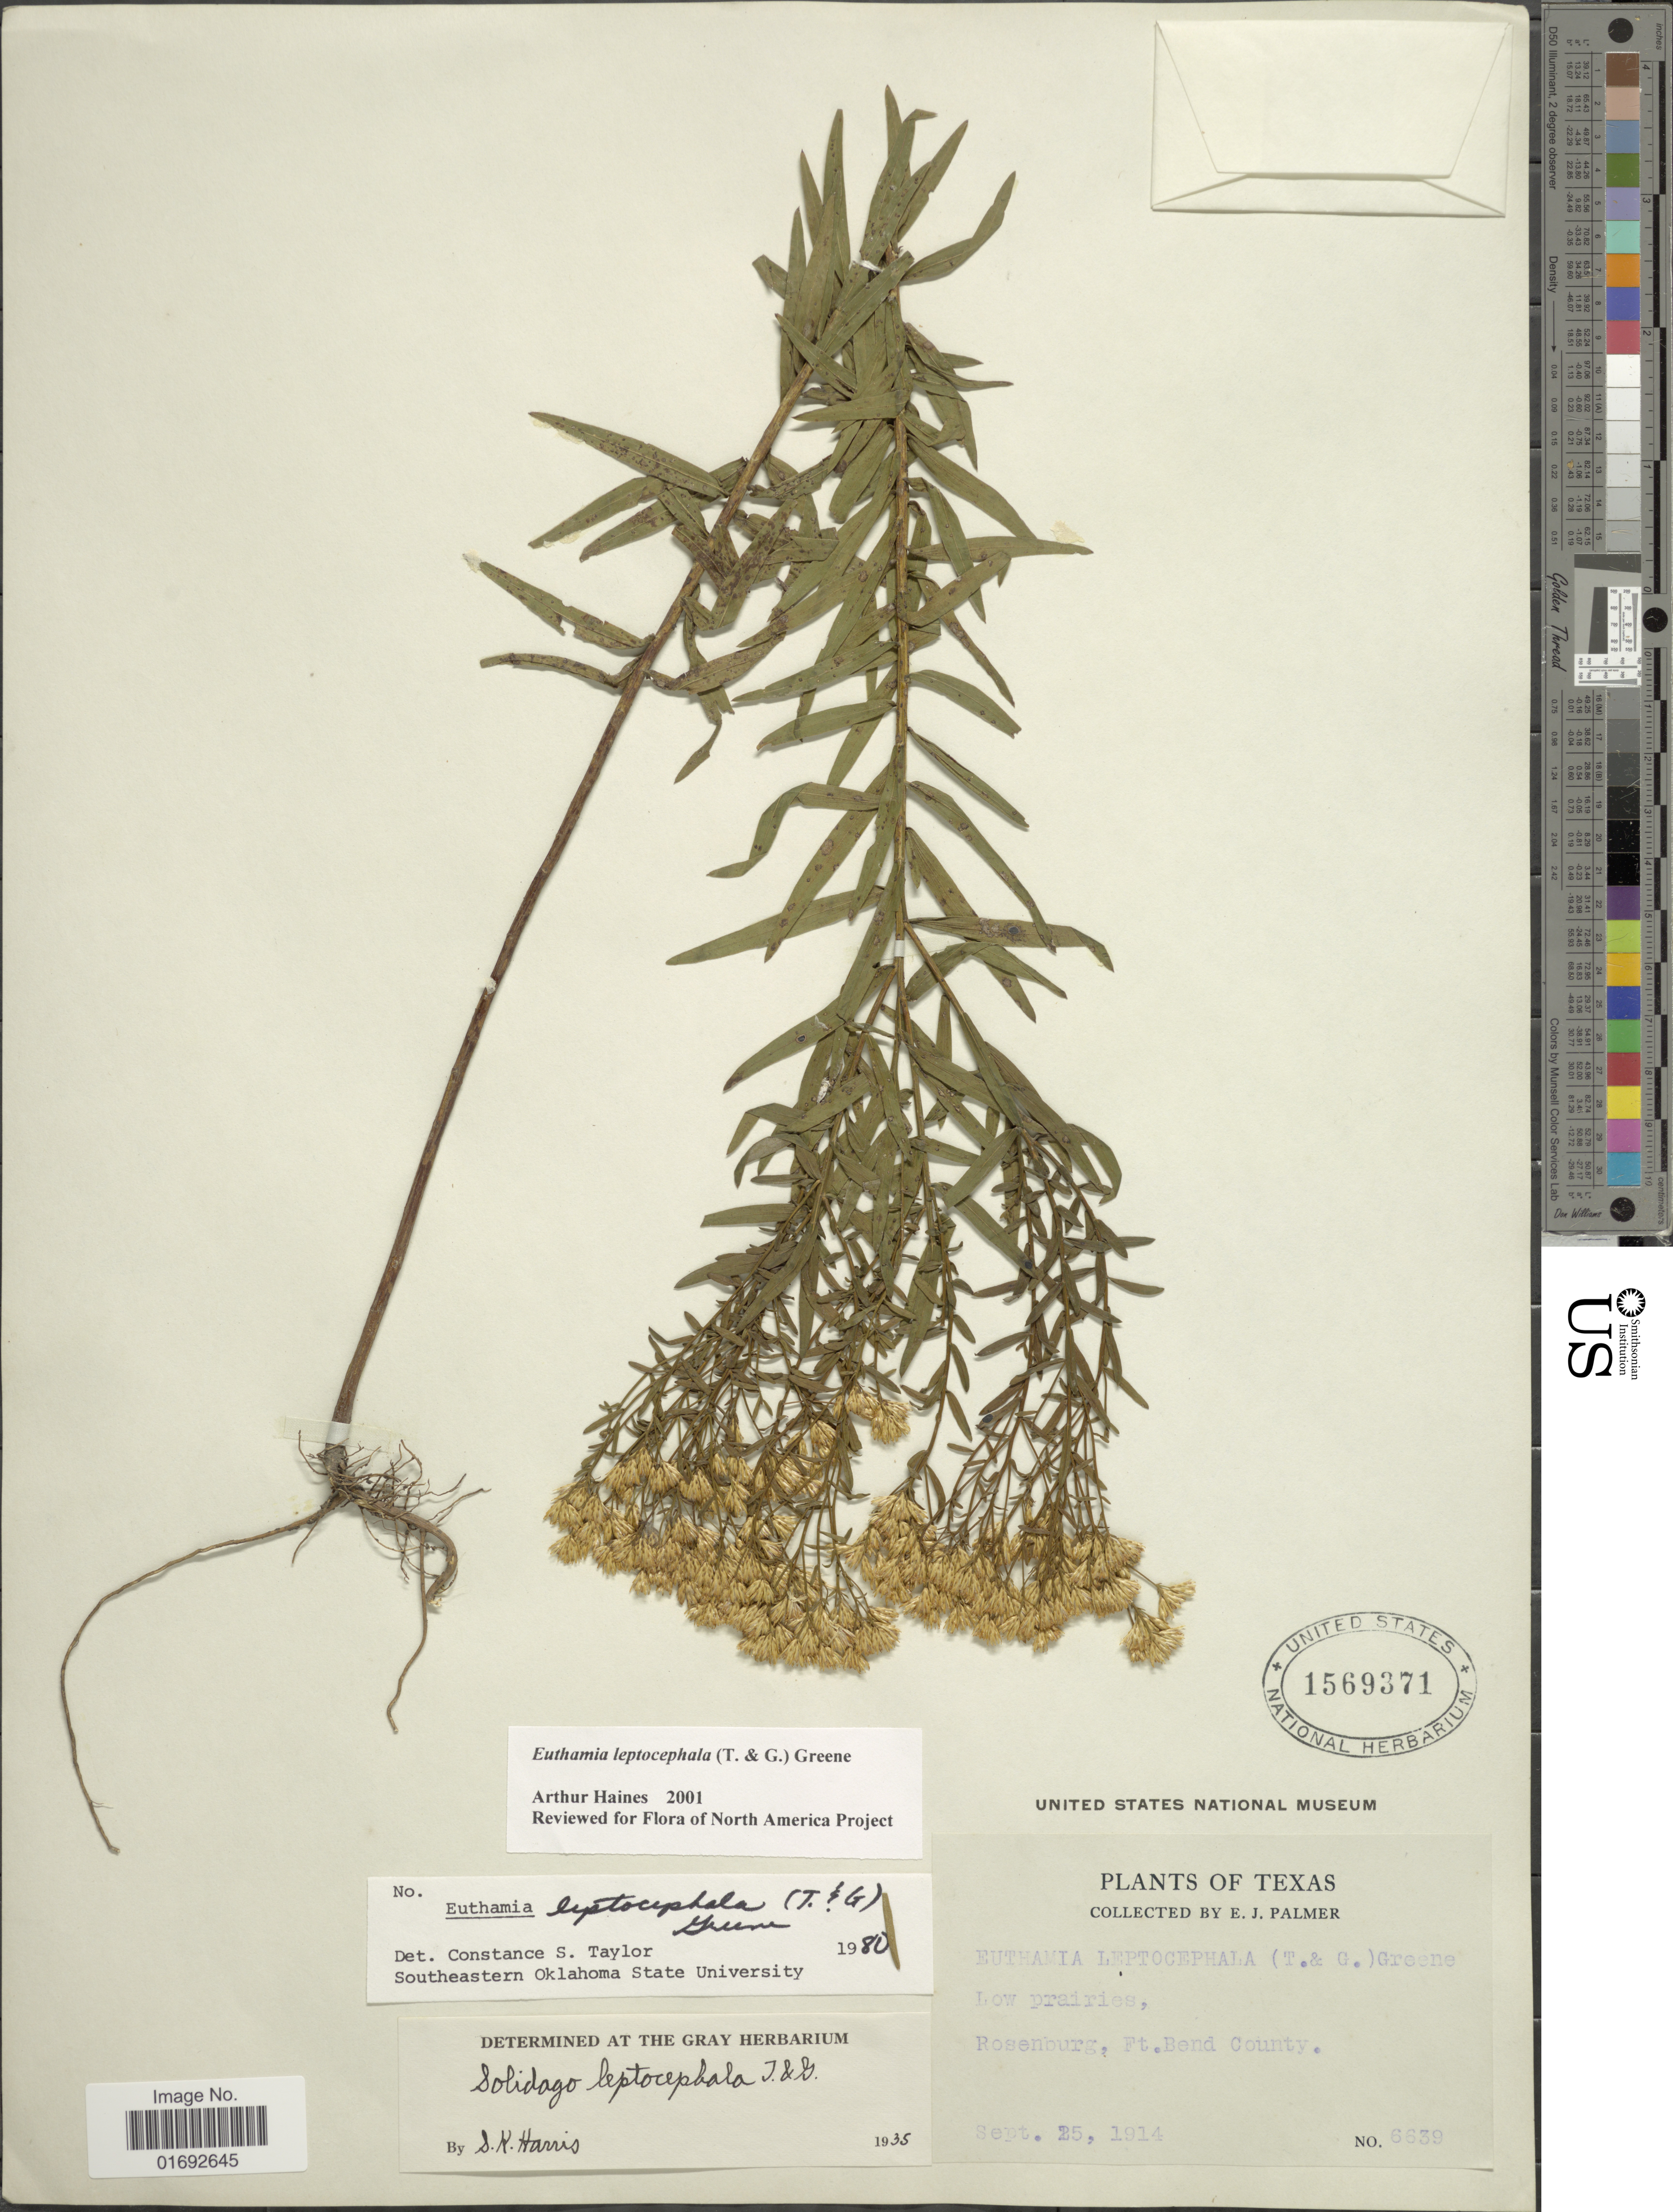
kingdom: Plantae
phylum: Tracheophyta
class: Magnoliopsida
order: Asterales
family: Asteraceae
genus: Euthamia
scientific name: Euthamia leptocephala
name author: (Torr. & A. Gray) Greene ex Porter & Britton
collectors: E. J. Palmer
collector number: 6639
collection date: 1914-09-25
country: United States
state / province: Texas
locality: Rosenburg, Ft. Bend County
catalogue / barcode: US 1569371